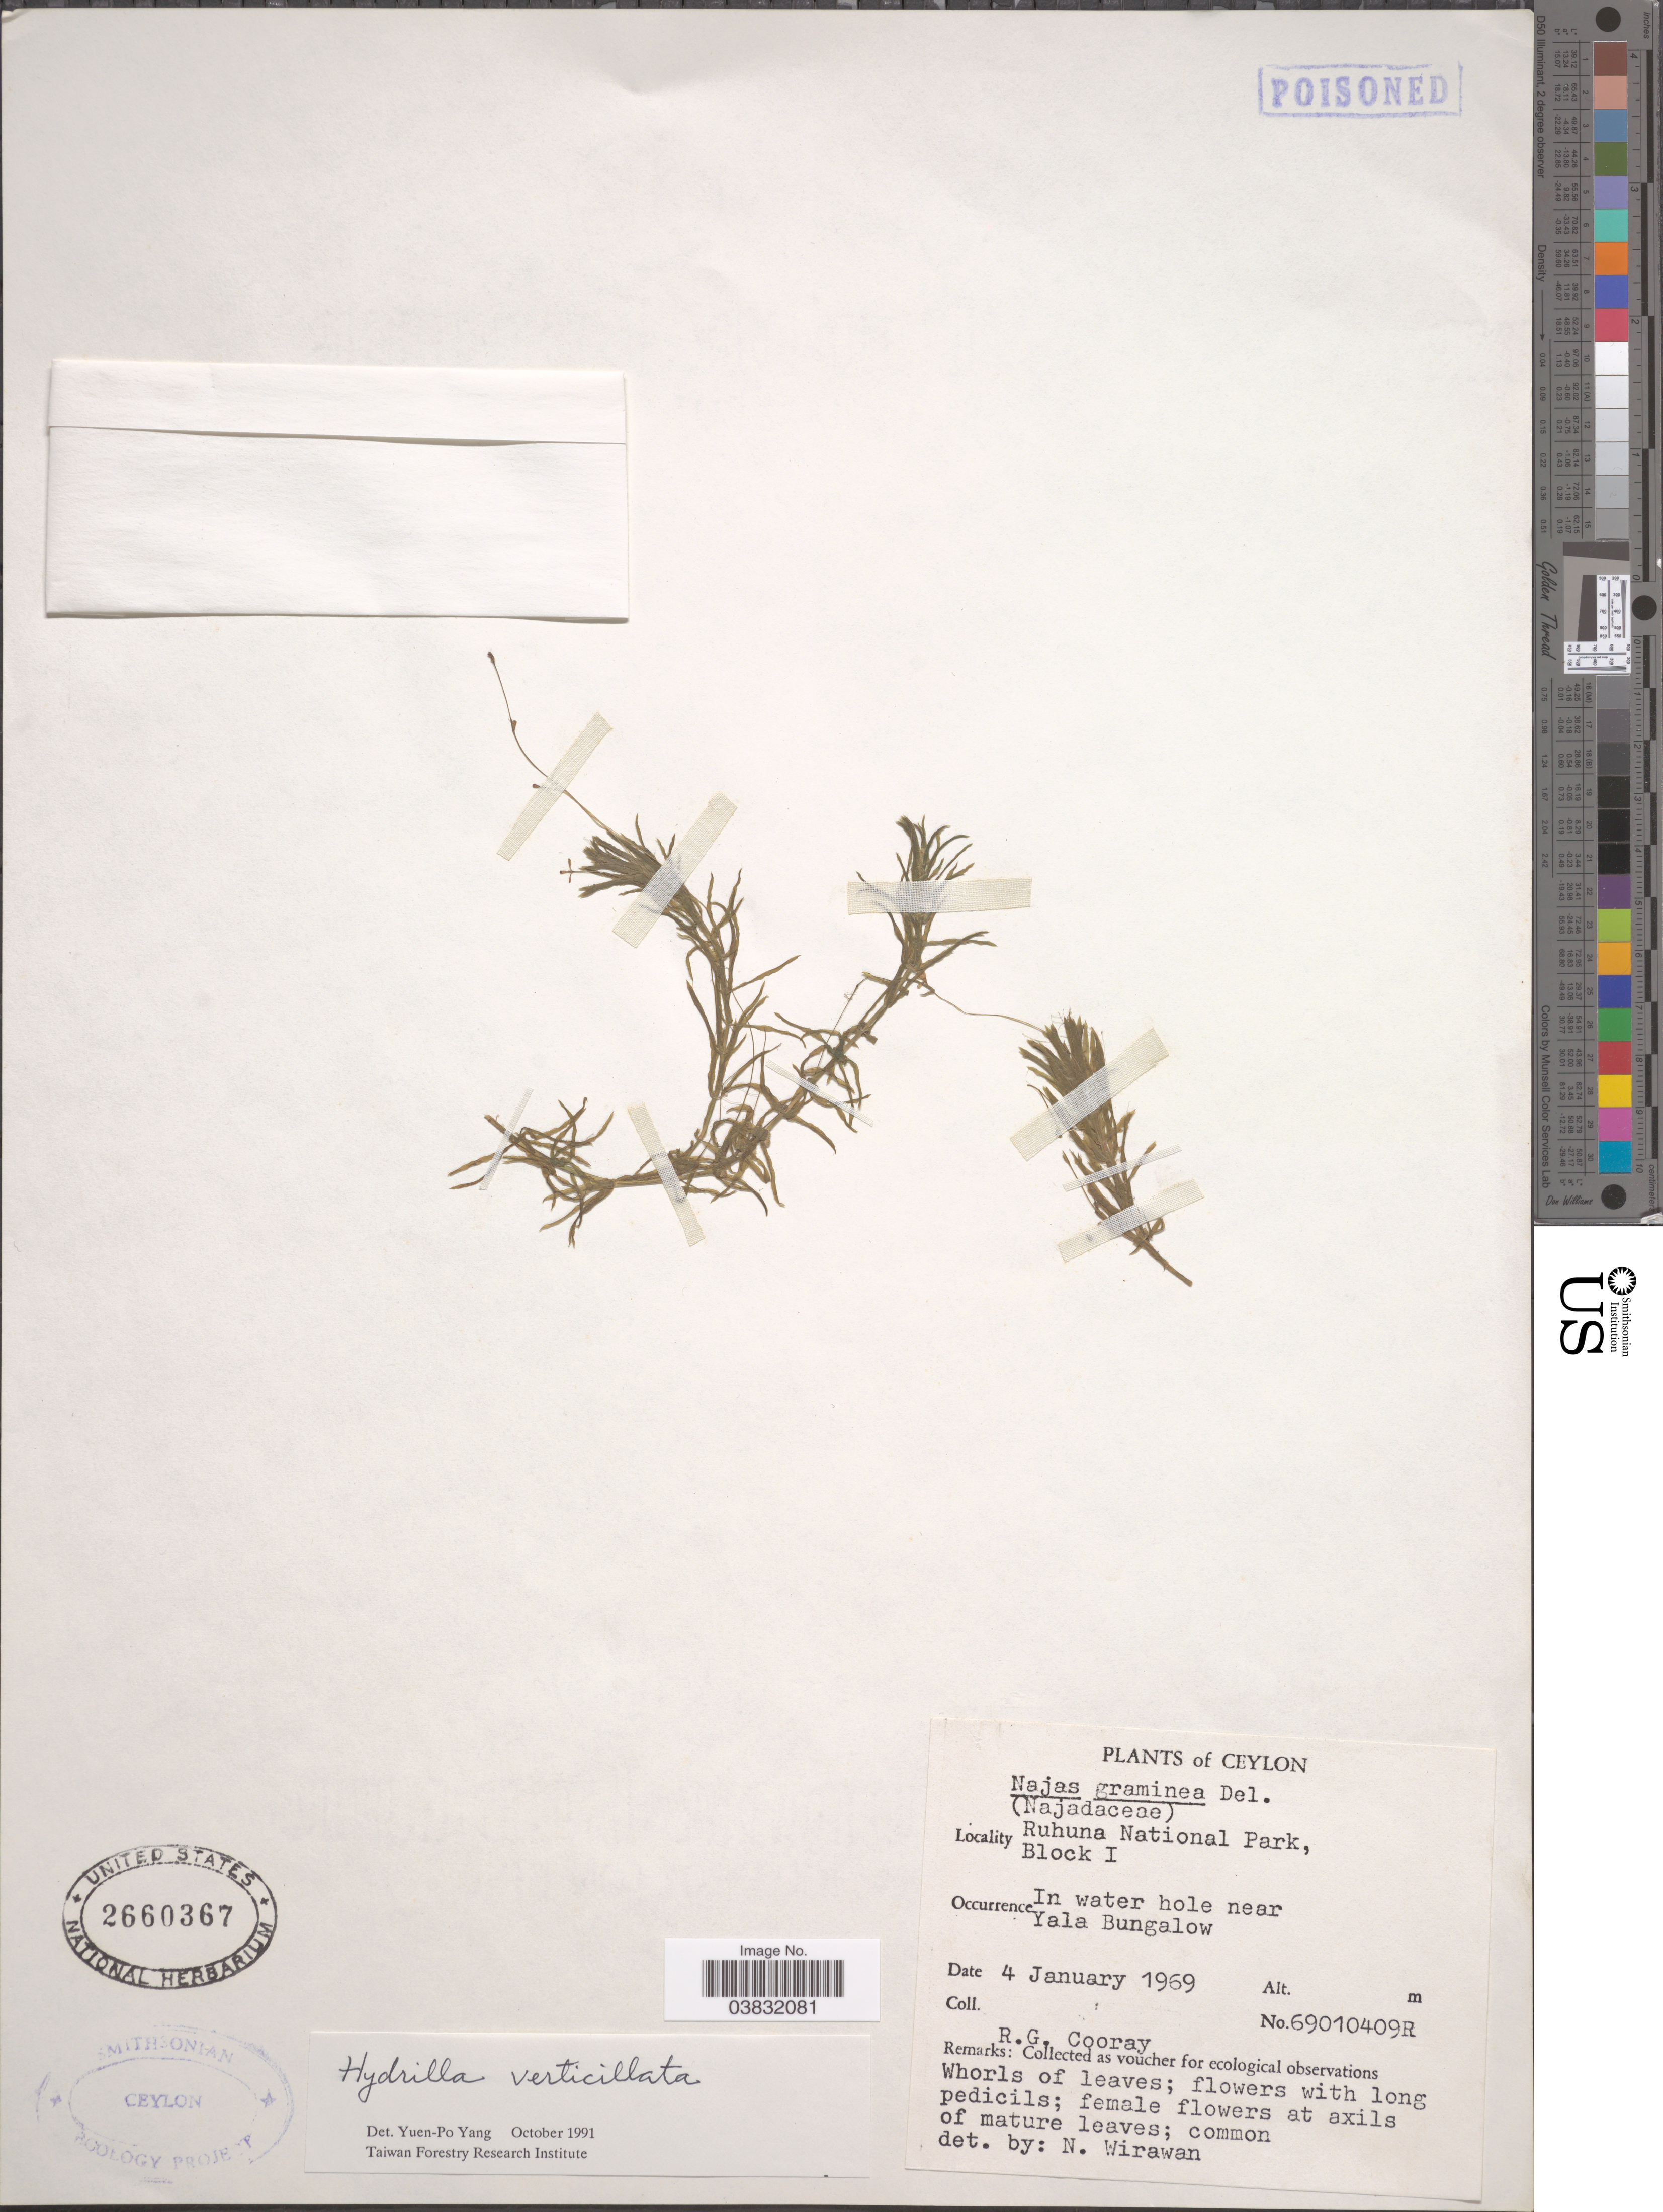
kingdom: Plantae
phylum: Tracheophyta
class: Liliopsida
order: Alismatales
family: Hydrocharitaceae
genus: Hydrilla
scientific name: Hydrilla verticillata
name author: (L. f.) Royle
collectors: R. Cooray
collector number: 69010409R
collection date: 1969-01-04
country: Sri Lanka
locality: Ceylon. Ruhuna National Park. Block I. In water hole near Yala Bungalow.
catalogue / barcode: US 2660367